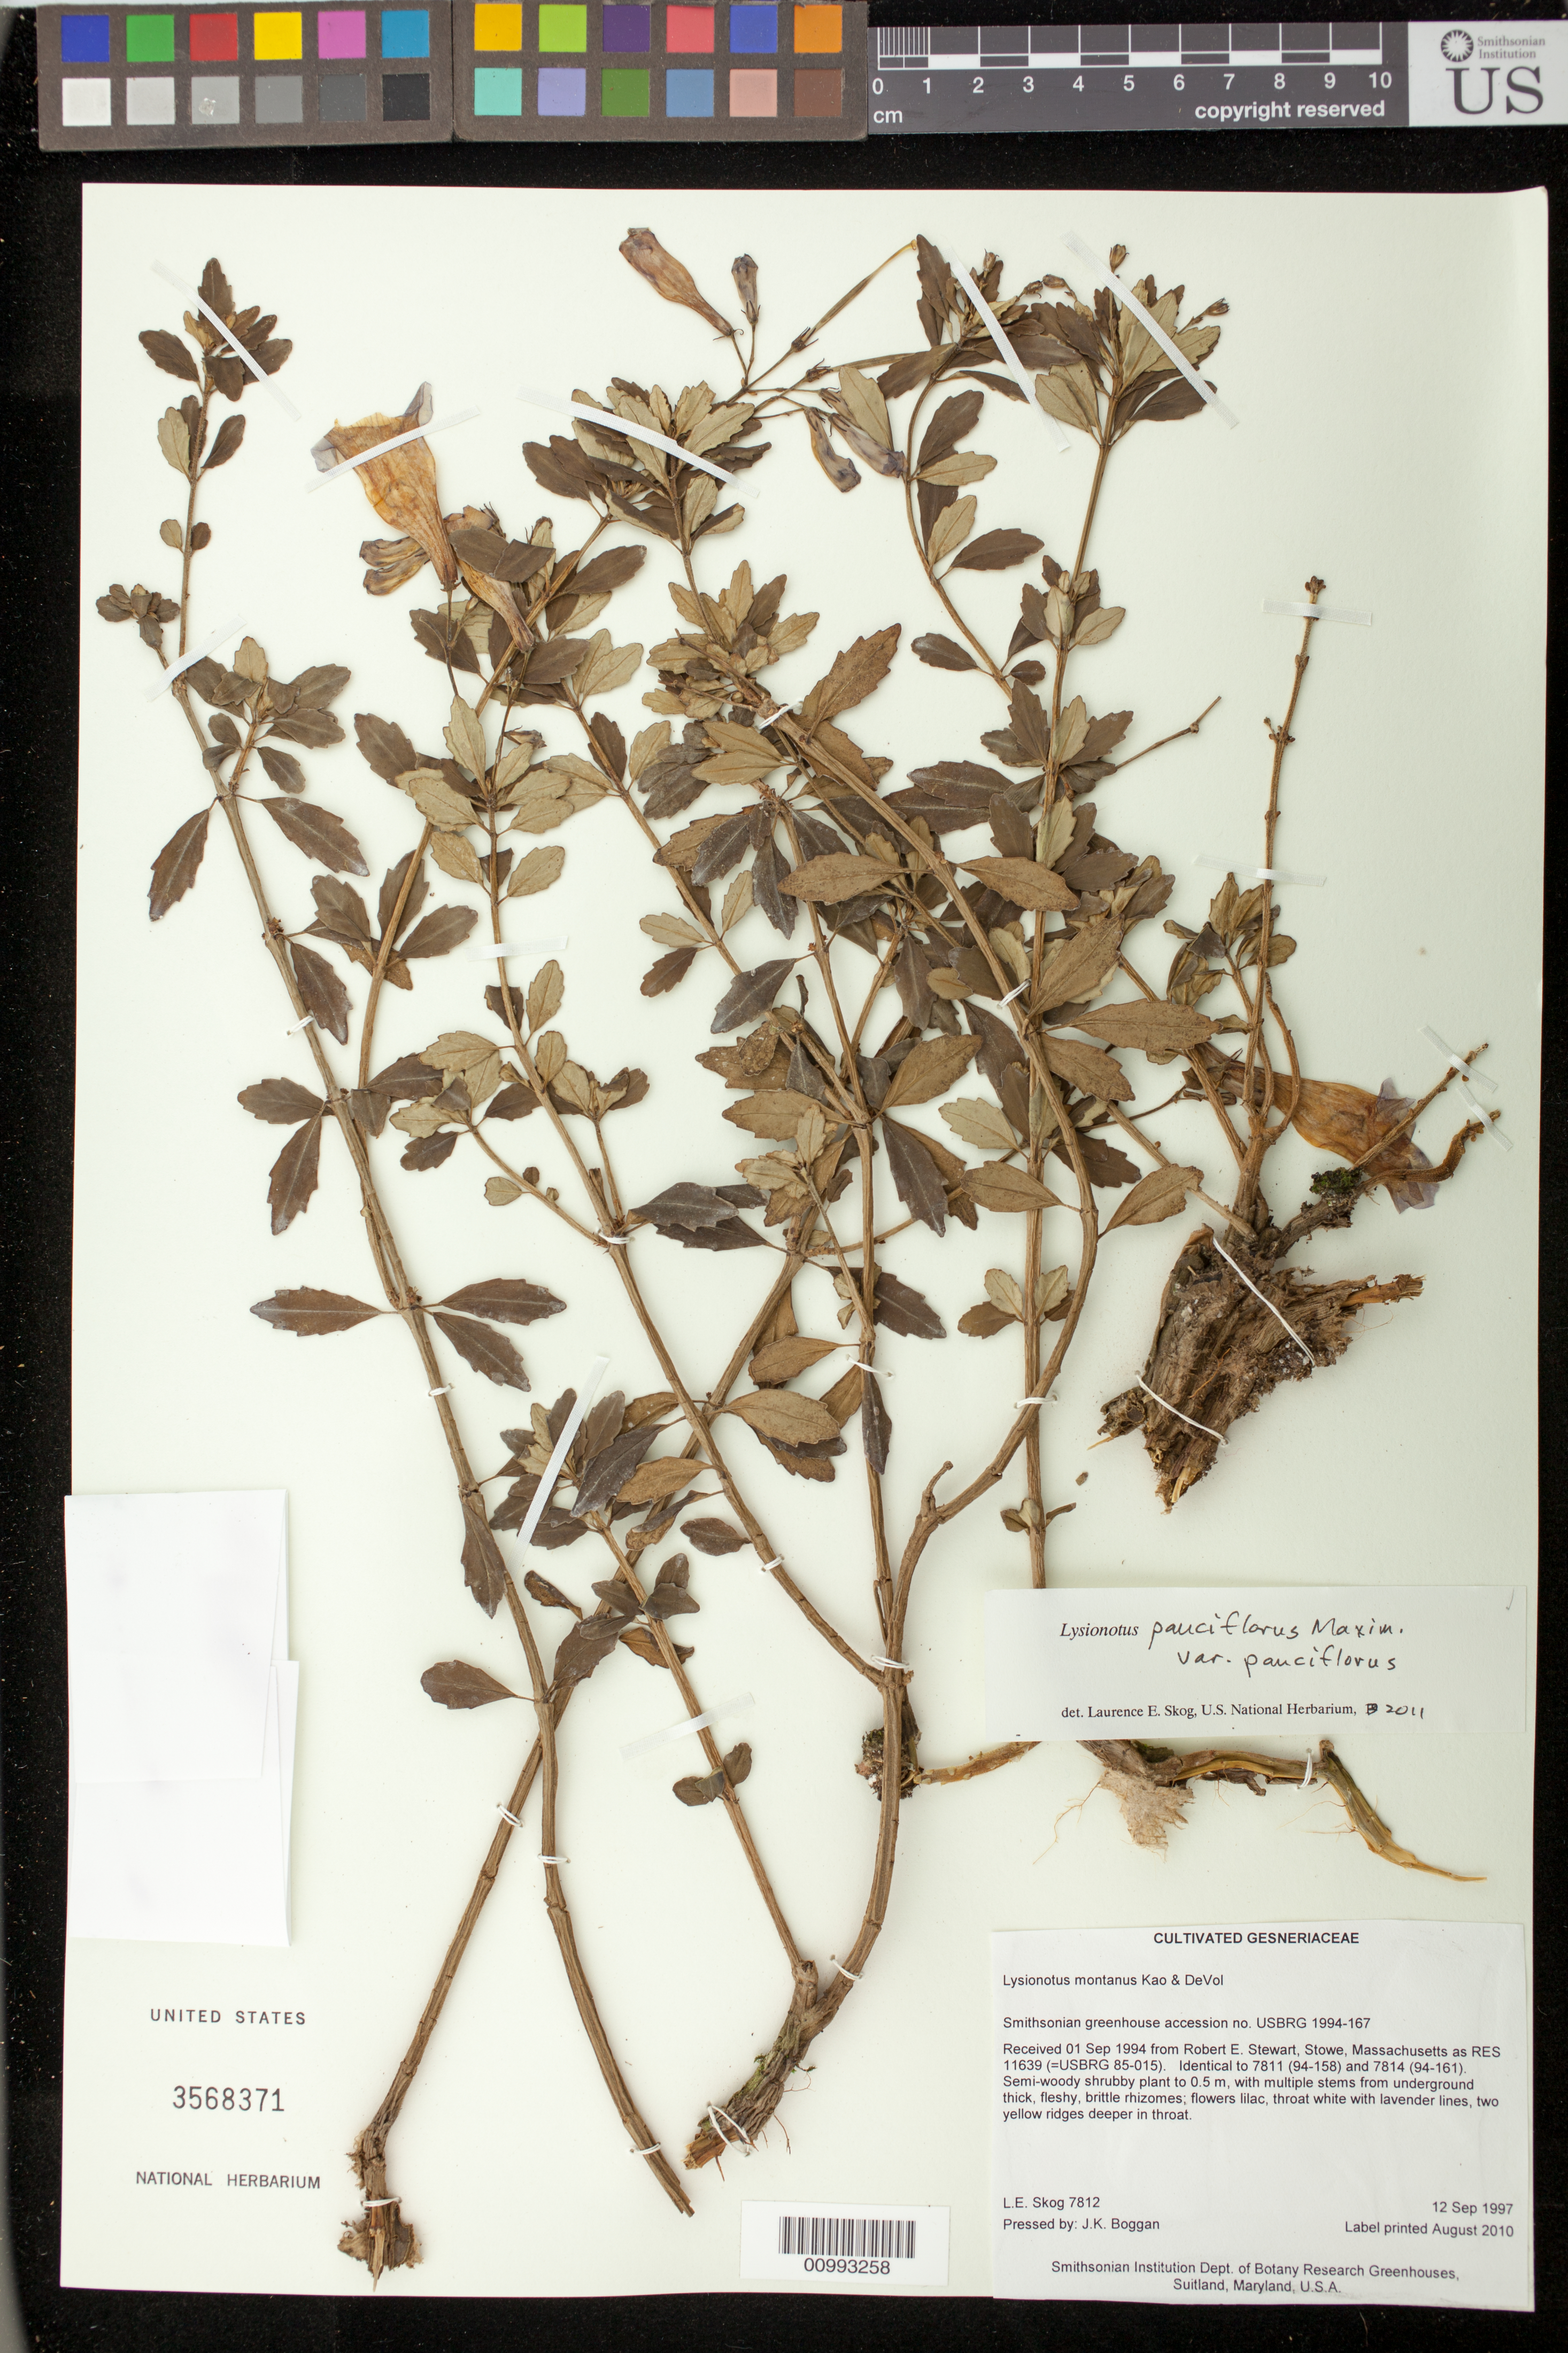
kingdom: Plantae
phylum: Tracheophyta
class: Magnoliopsida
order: Lamiales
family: Gesneriaceae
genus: Lysionotus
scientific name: Lysionotus pauciflorus var. pauciflorus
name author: Maxim.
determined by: Skog, Laurence E.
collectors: L. E. Skog & J. K. Boggan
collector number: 7812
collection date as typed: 12 Sep 1997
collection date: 1997-09-12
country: United States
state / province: Maryland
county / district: Prince George's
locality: Smithsonian Institution Dept. of Botany Research Greenhouses, Suitland, Maryland, U.S.A.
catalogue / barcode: US 3568371